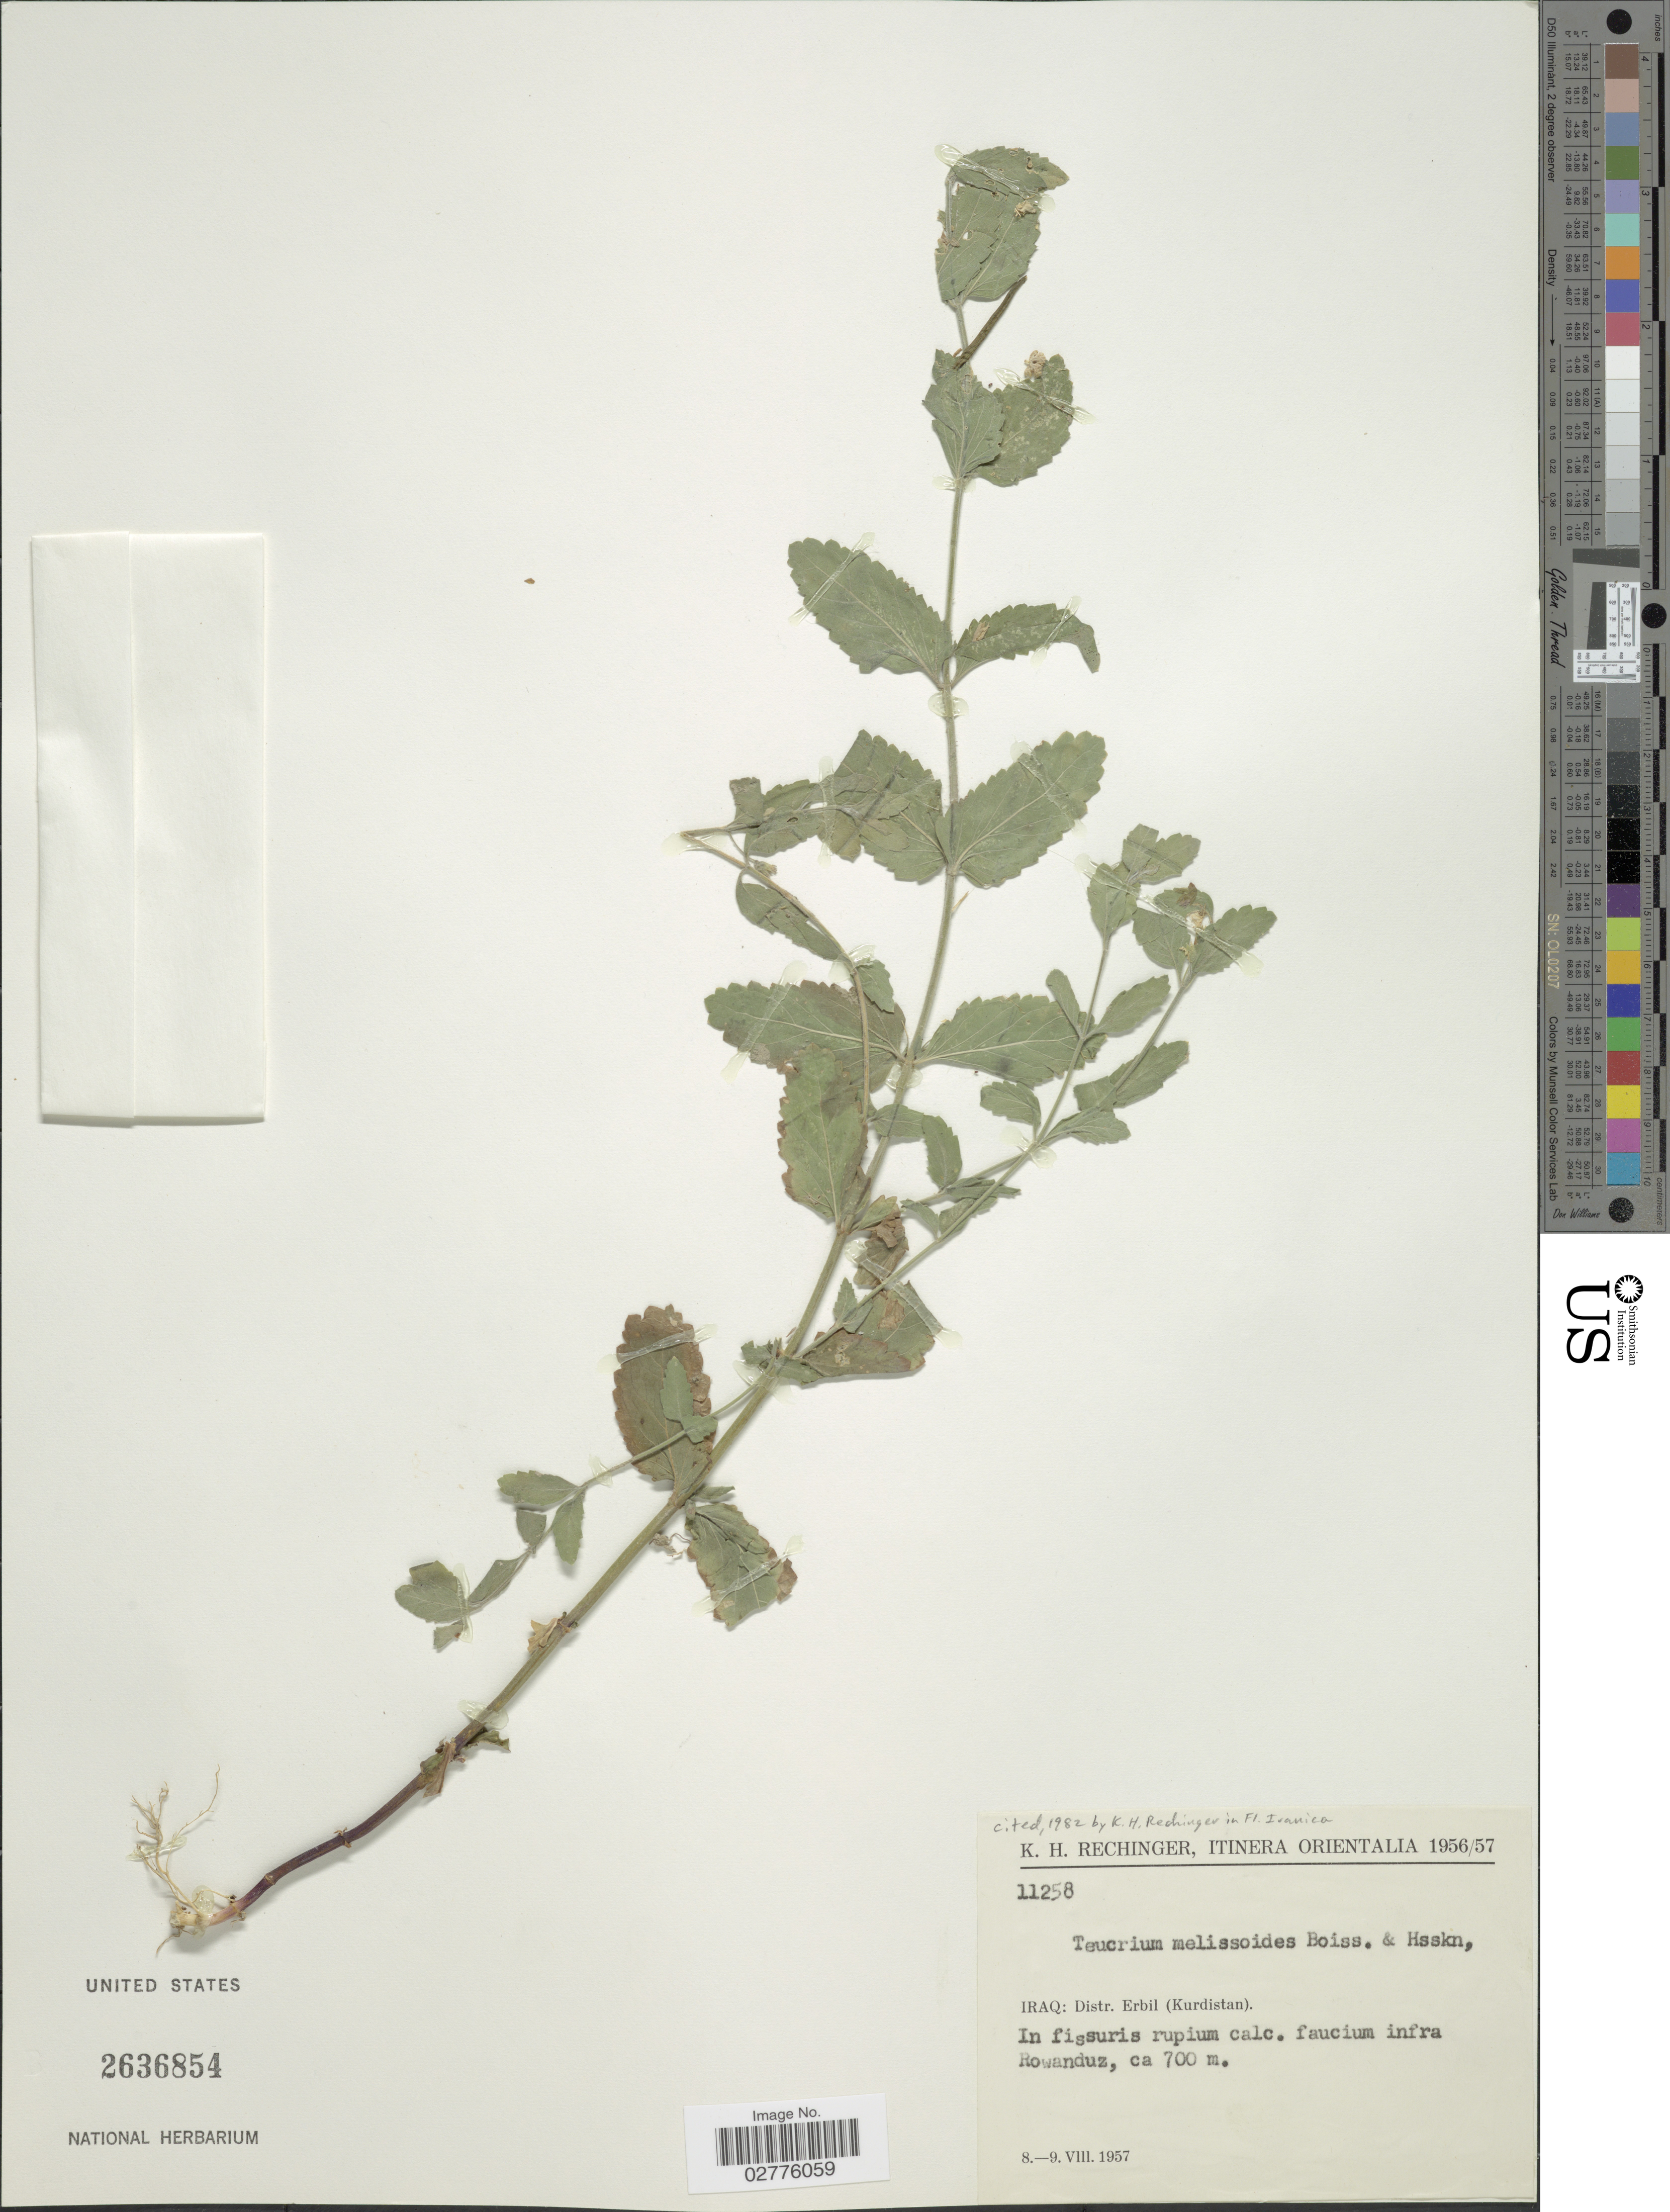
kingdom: Plantae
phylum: Tracheophyta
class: Magnoliopsida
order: Lamiales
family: Lamiaceae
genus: Teucrium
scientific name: Teucrium melissoides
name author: Boiss. & Hausskn. in Boiss.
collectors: K. H. Rechinger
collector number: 11258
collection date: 1957-08-08/1957-08-09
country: Iran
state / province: Kurdistan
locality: Orientalia, Distr. Erbil, In fissuris rupium calc. faucium infra Rowanduz.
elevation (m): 700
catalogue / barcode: US 2636854